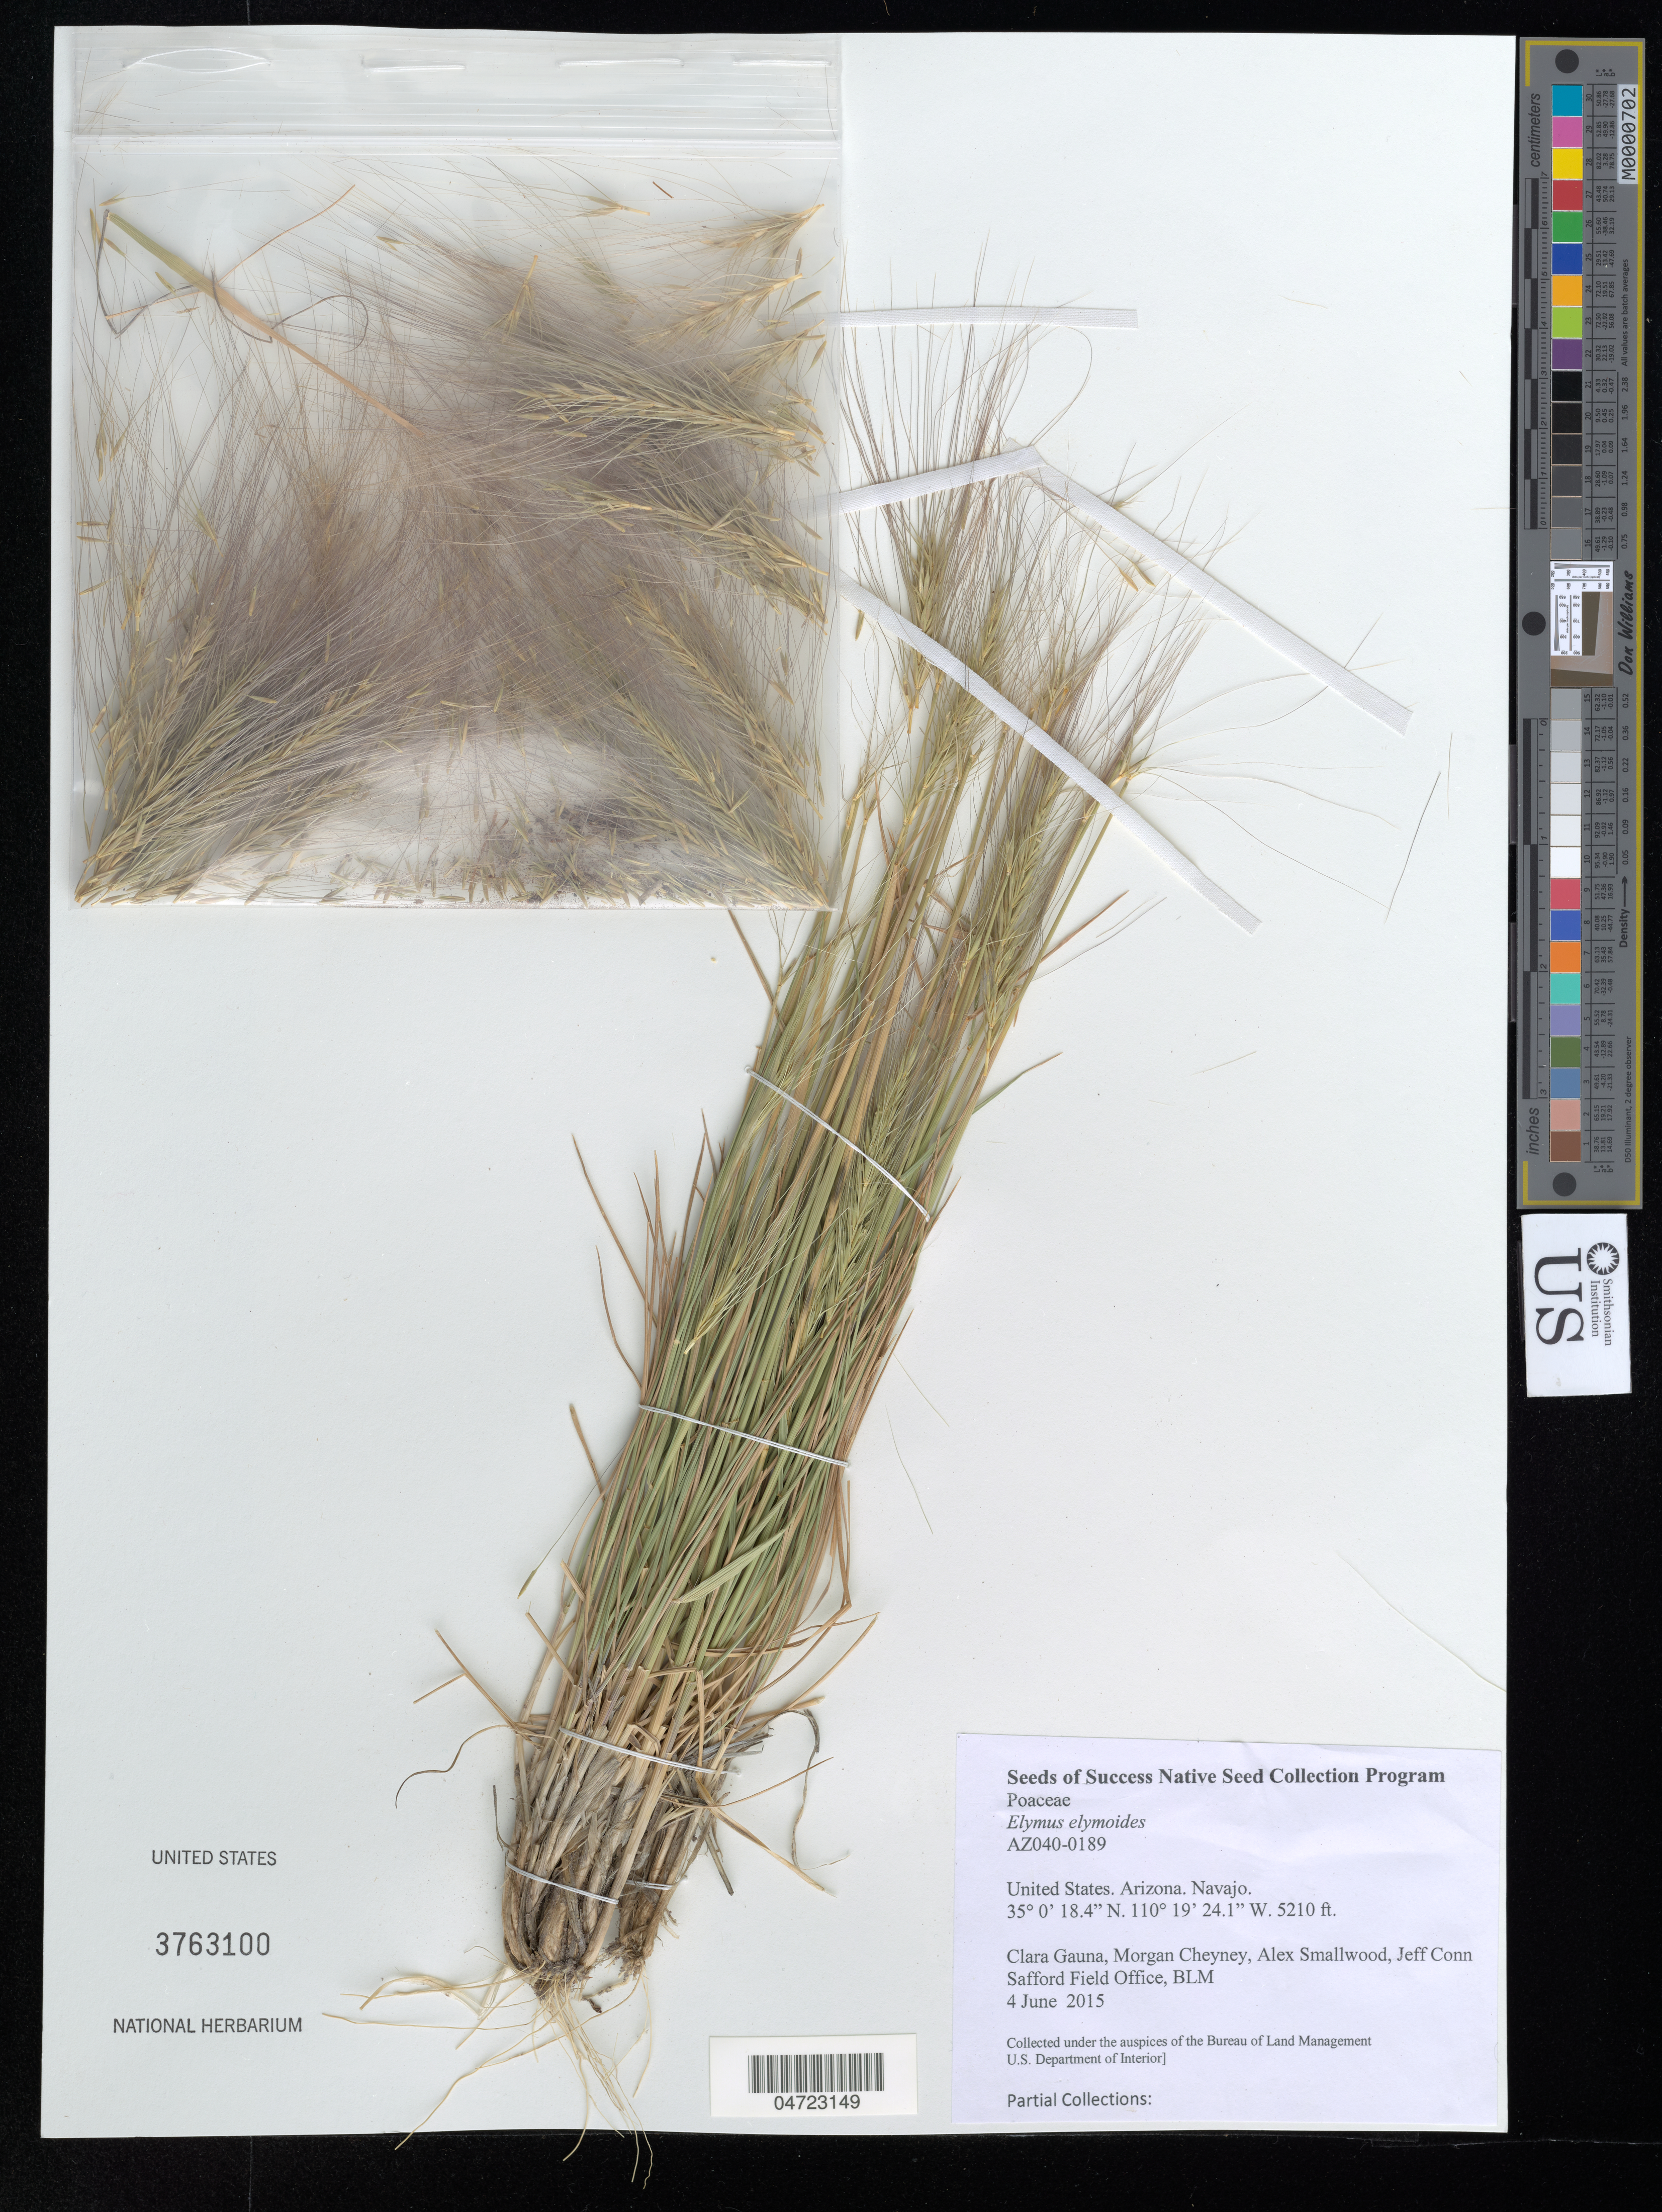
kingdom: Plantae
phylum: Tracheophyta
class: Liliopsida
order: Poales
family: Poaceae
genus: Elymus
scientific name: Elymus elymoides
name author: (Raf.) Swezey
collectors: C. Gauna, M. Cheyney, A. Smallwood & J. Conn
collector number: AZ040-0189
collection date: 2015-06-04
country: United States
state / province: Arizona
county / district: Navajo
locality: Navajo.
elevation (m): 1588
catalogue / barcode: US 3763100